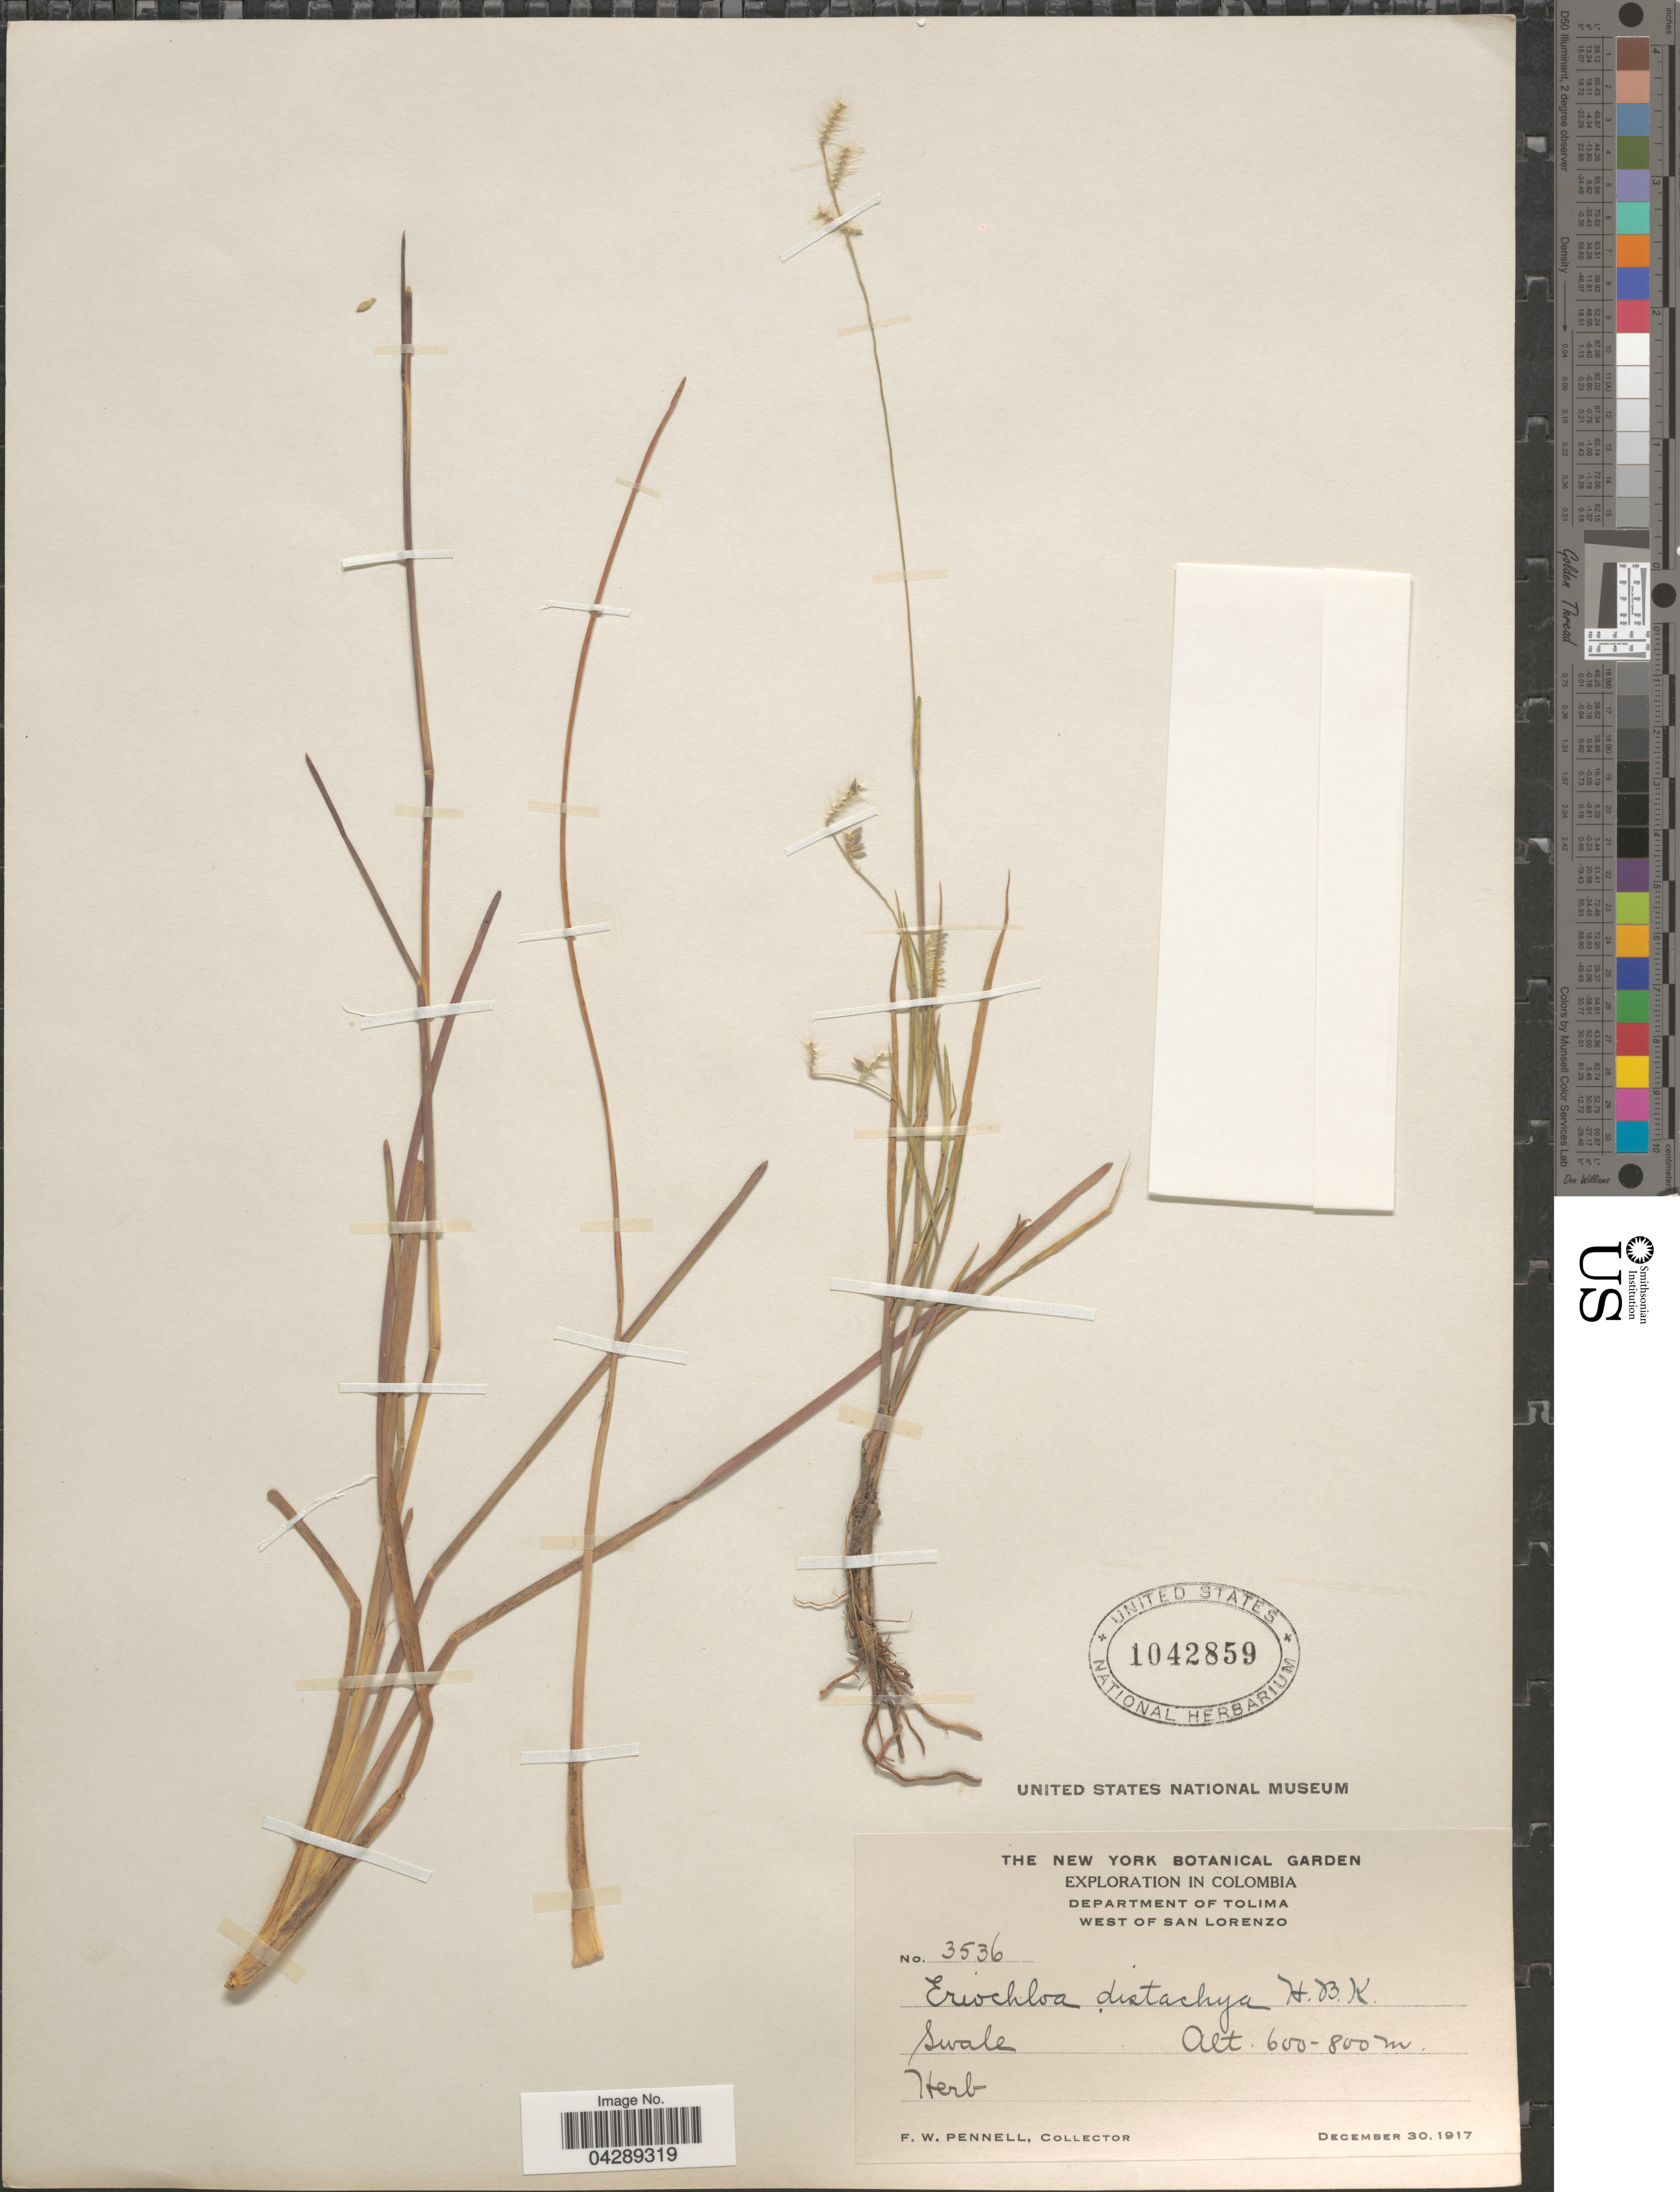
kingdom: Plantae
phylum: Tracheophyta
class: Liliopsida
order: Poales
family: Poaceae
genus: Eriochloa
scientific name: Eriochloa distachya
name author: Kunth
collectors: F. W. Pennell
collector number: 3536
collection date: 1917-12-30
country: Colombia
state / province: Tolima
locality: Exploration in Colombia. Department of Tolima. West of San Lorenzo.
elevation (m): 600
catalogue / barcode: US 1042859